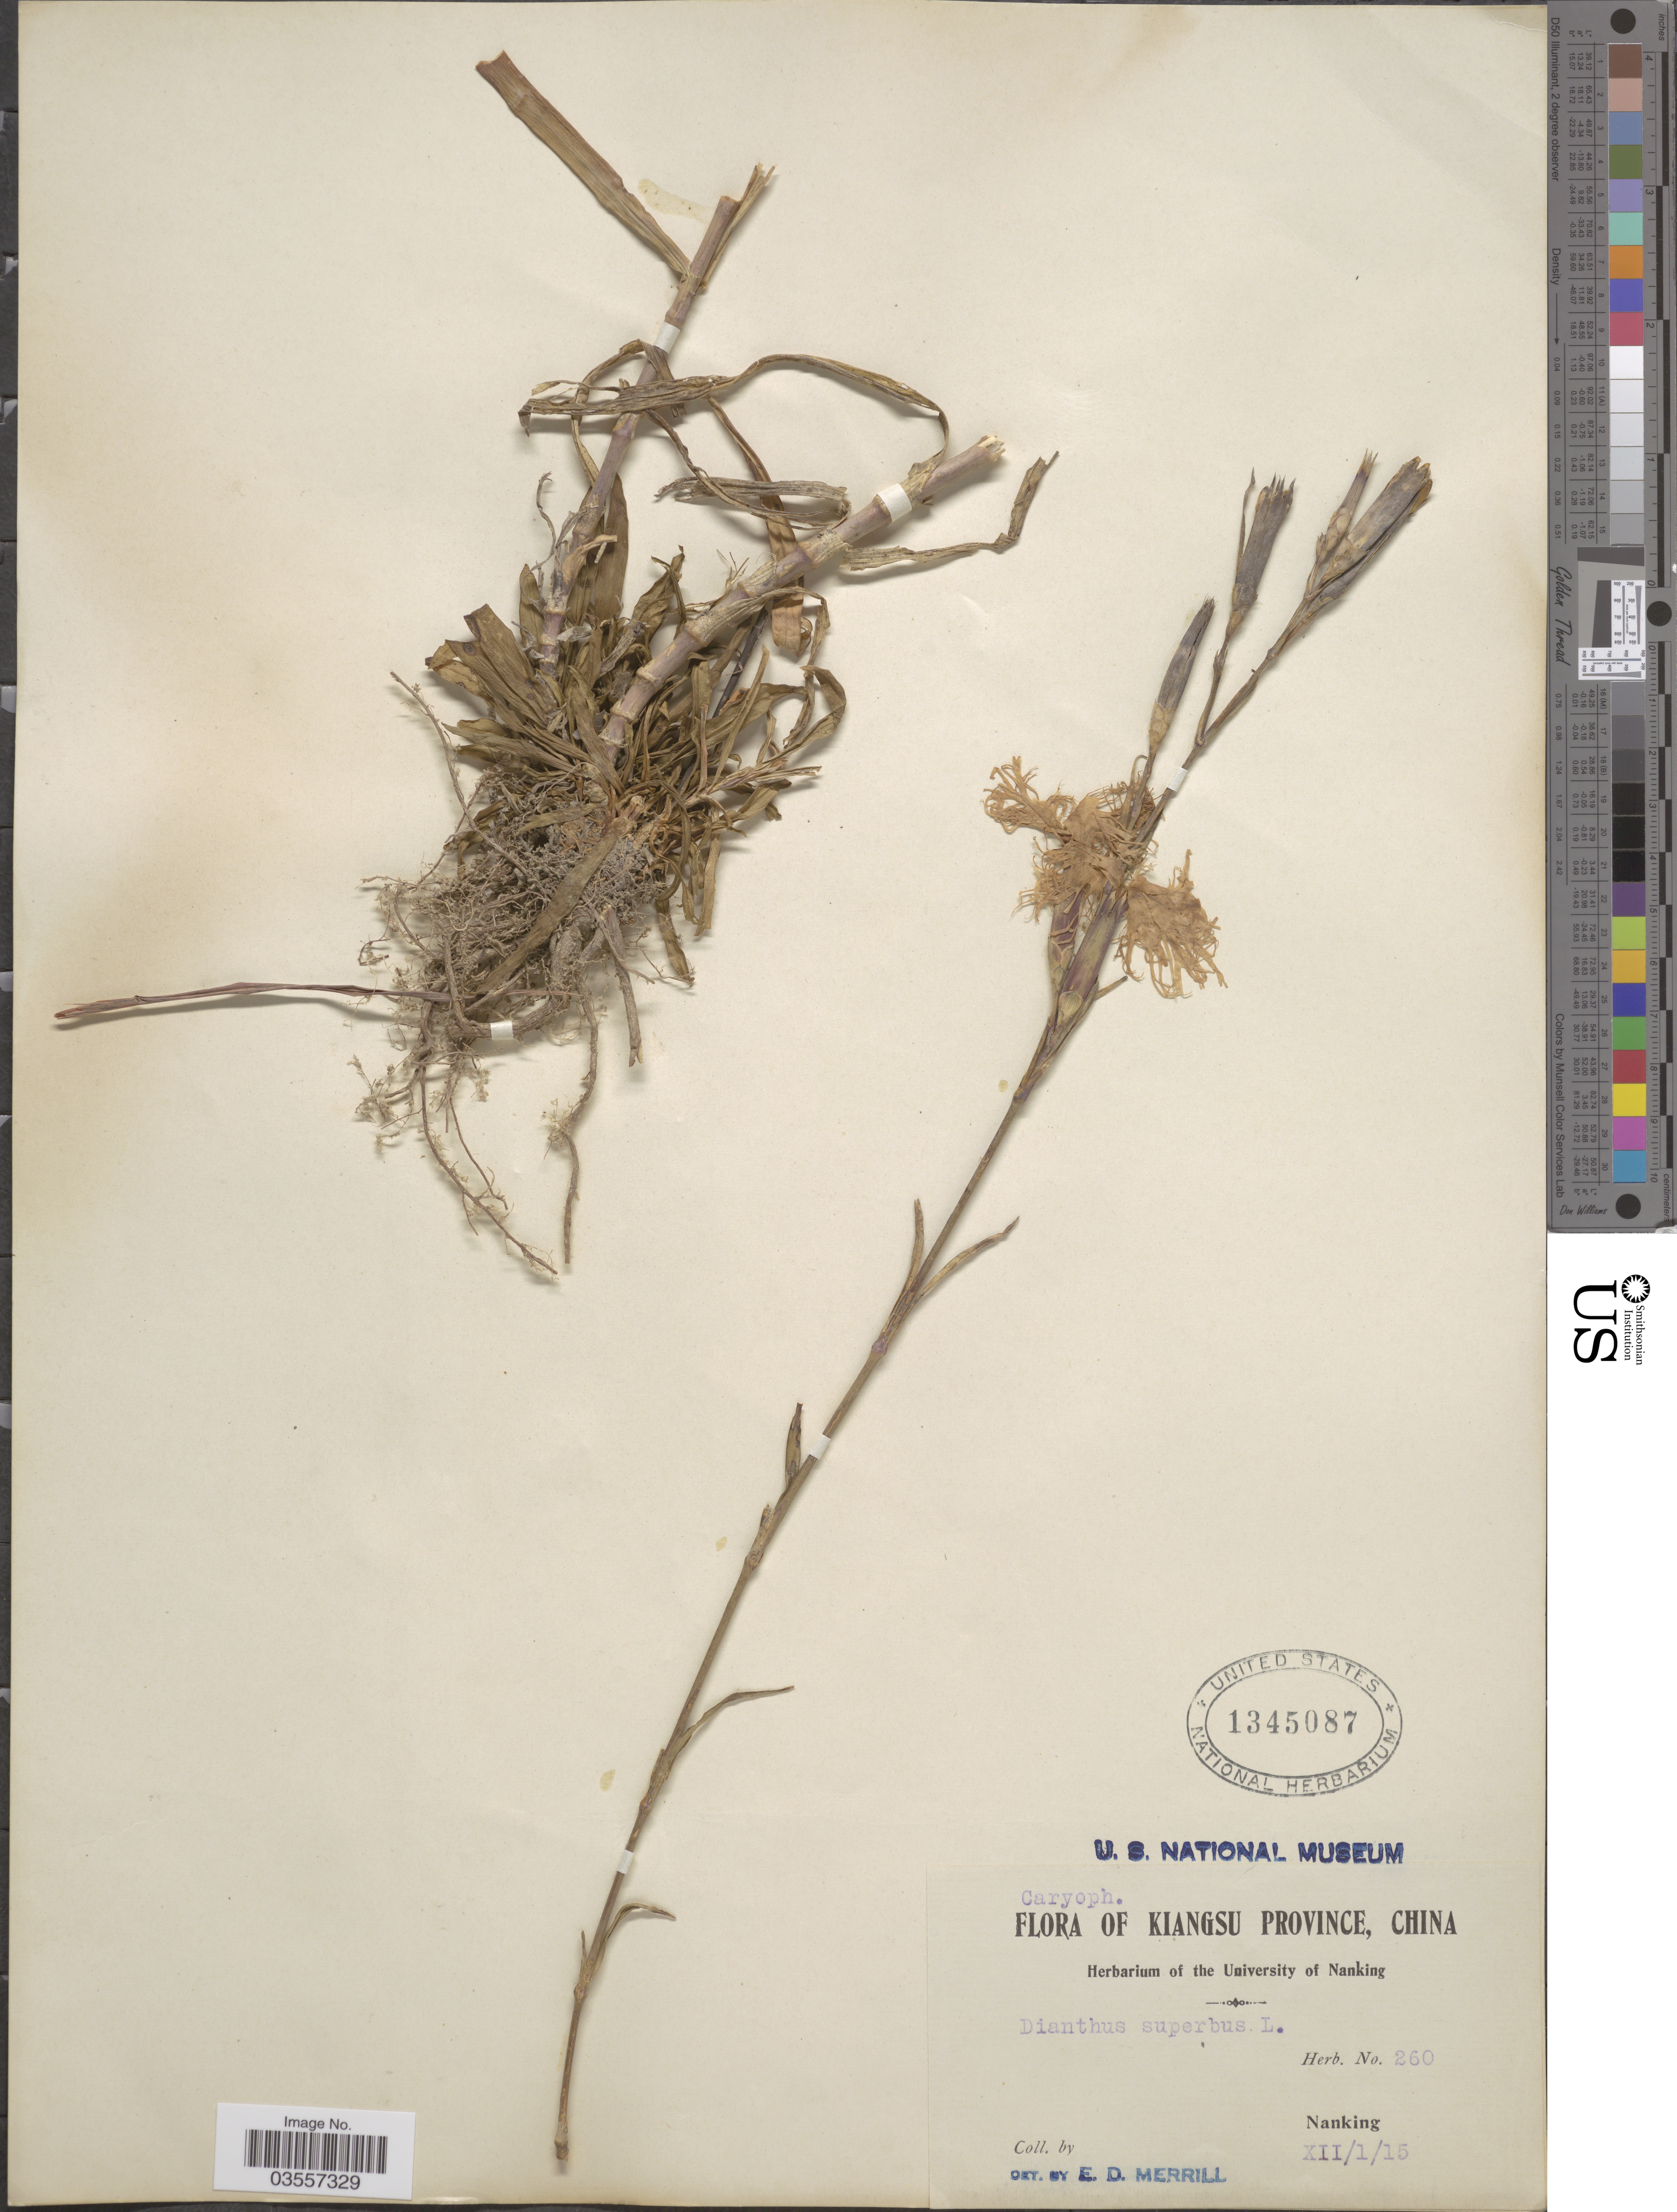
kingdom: Plantae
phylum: Tracheophyta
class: Magnoliopsida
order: Caryophyllales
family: Caryophyllaceae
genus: Dianthus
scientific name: Dianthus superbus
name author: L.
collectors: ex herb. University of Nanking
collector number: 260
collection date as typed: Transcribed d/m/y: 1/12/15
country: China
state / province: Jiangsu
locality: Kiangsu Province. Nanking.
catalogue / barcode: US 1345087